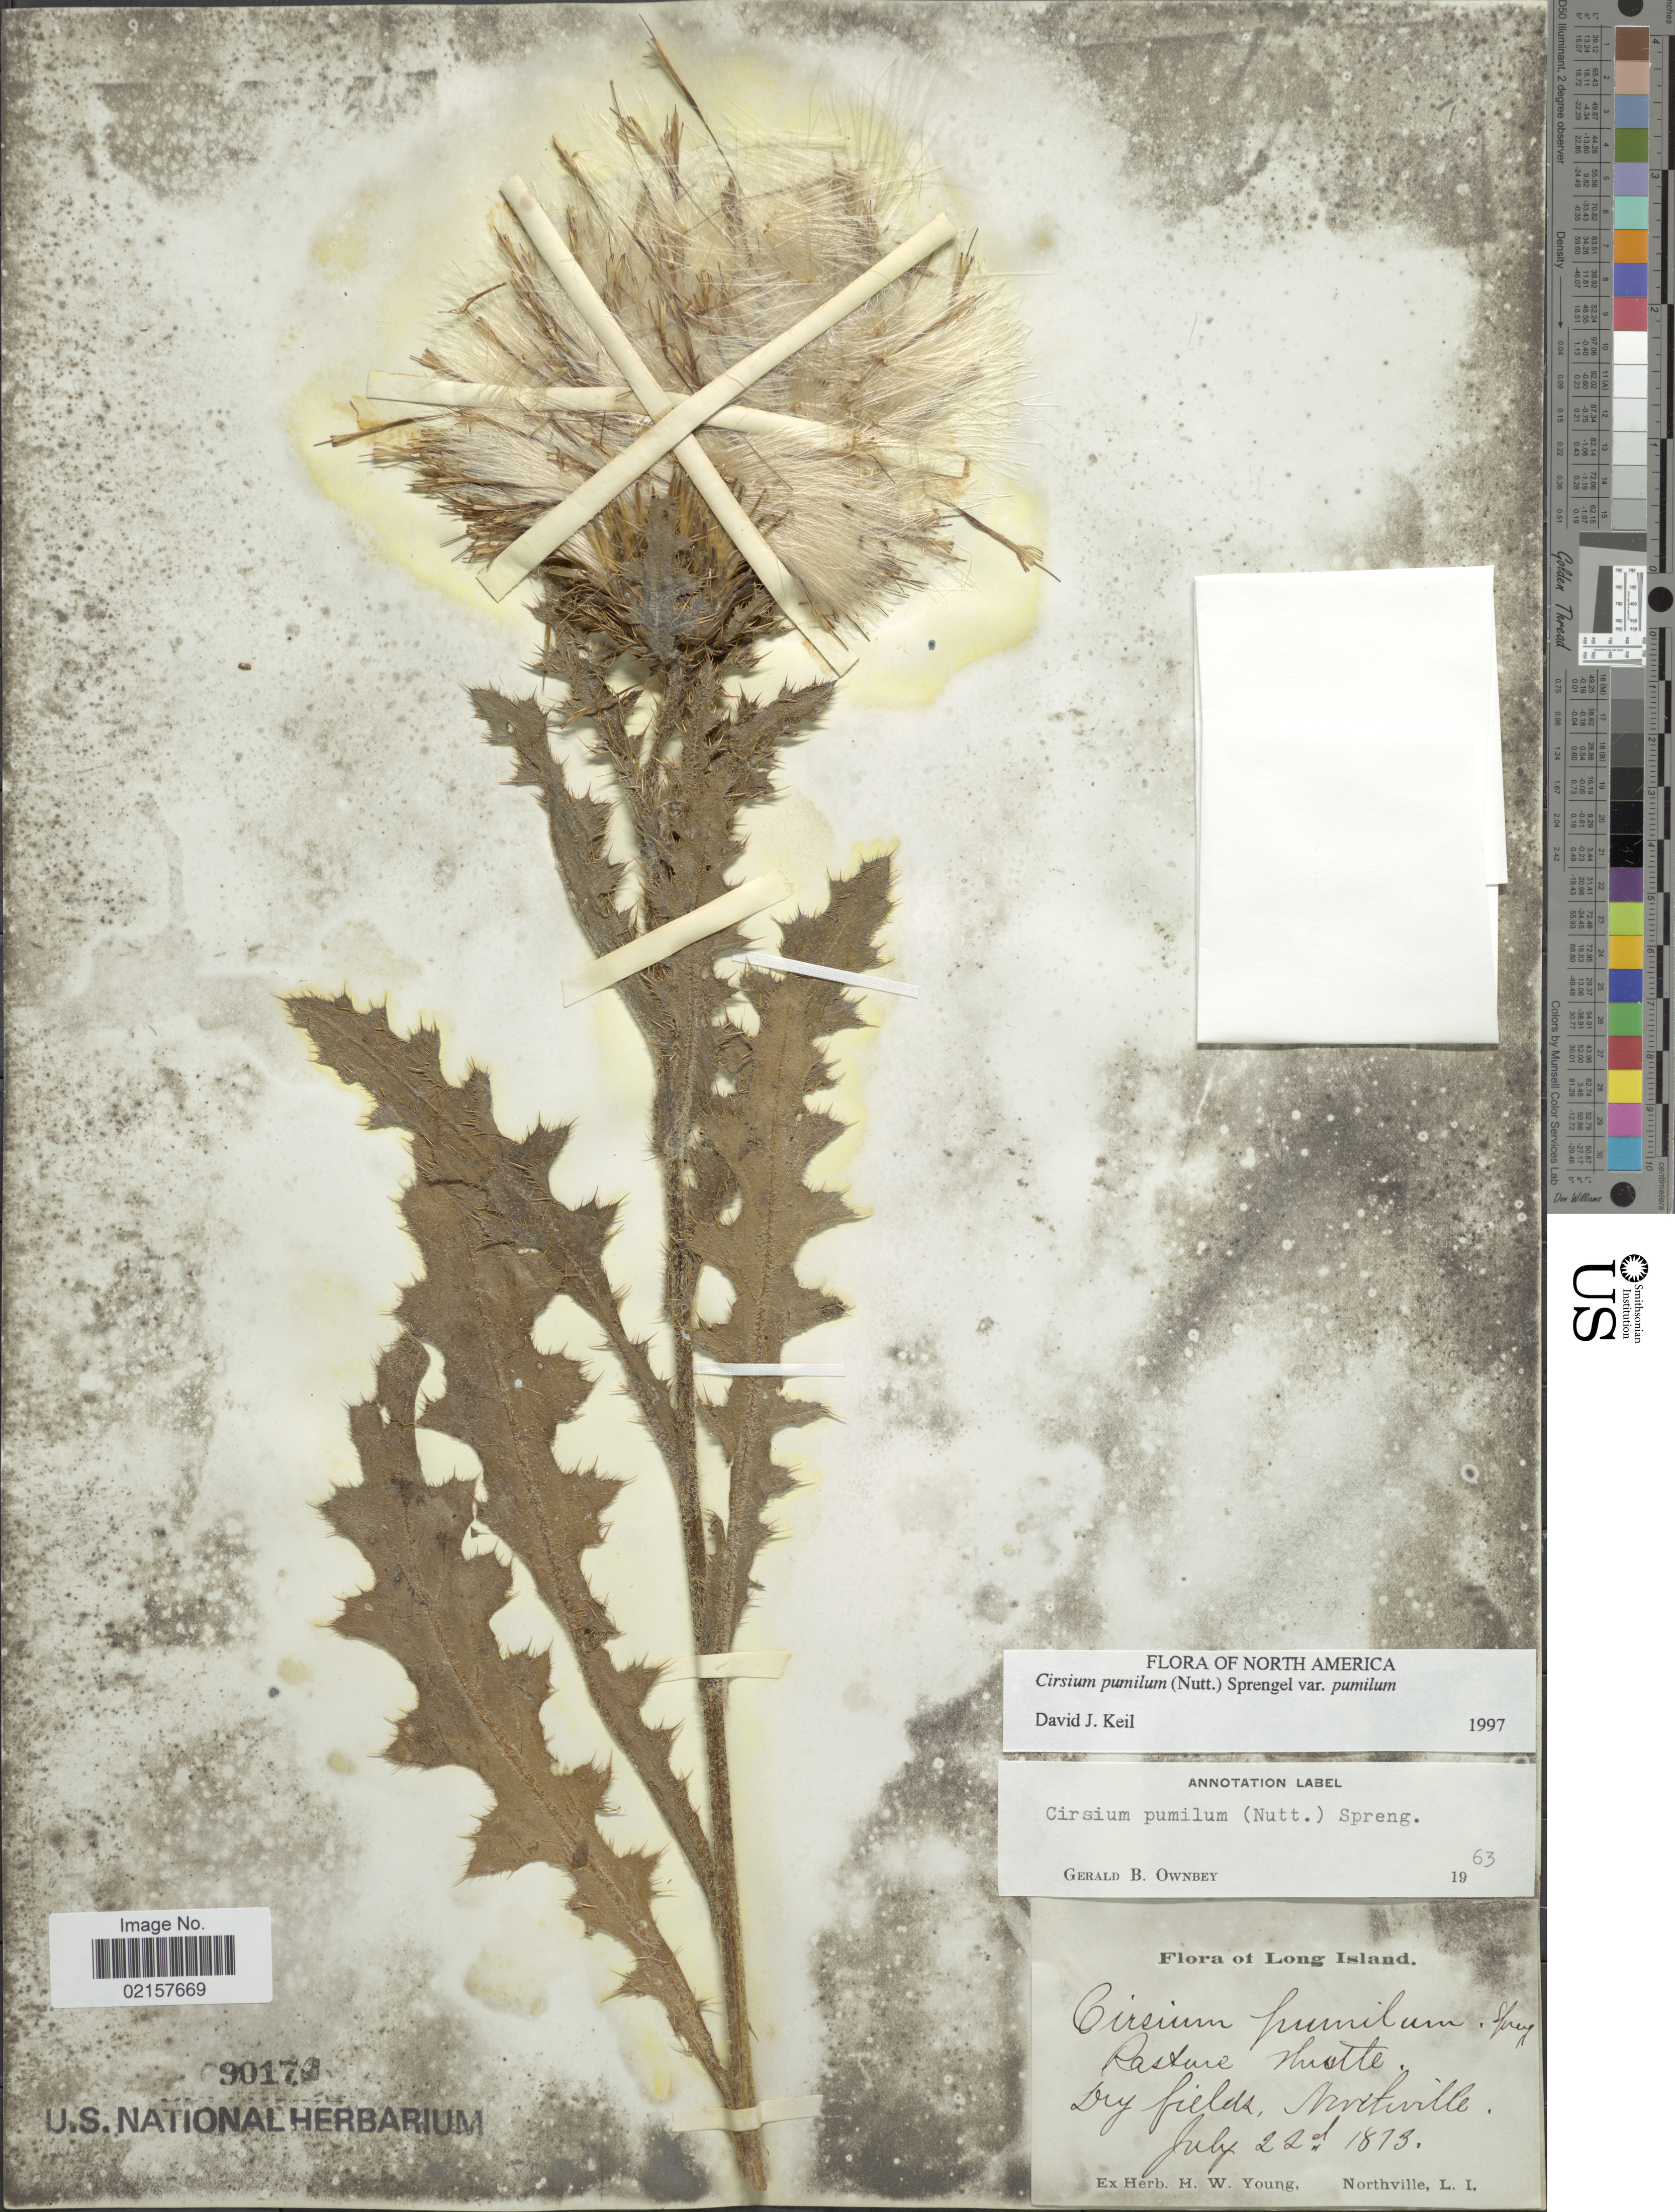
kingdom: Plantae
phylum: Tracheophyta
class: Magnoliopsida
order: Asterales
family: Asteraceae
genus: Cirsium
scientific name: Cirsium pumilum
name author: (Nutt.) Spreng.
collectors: ex herb. H.W. Young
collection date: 1873-07-22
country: United States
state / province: New York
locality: Long Island, dry fields, Northville